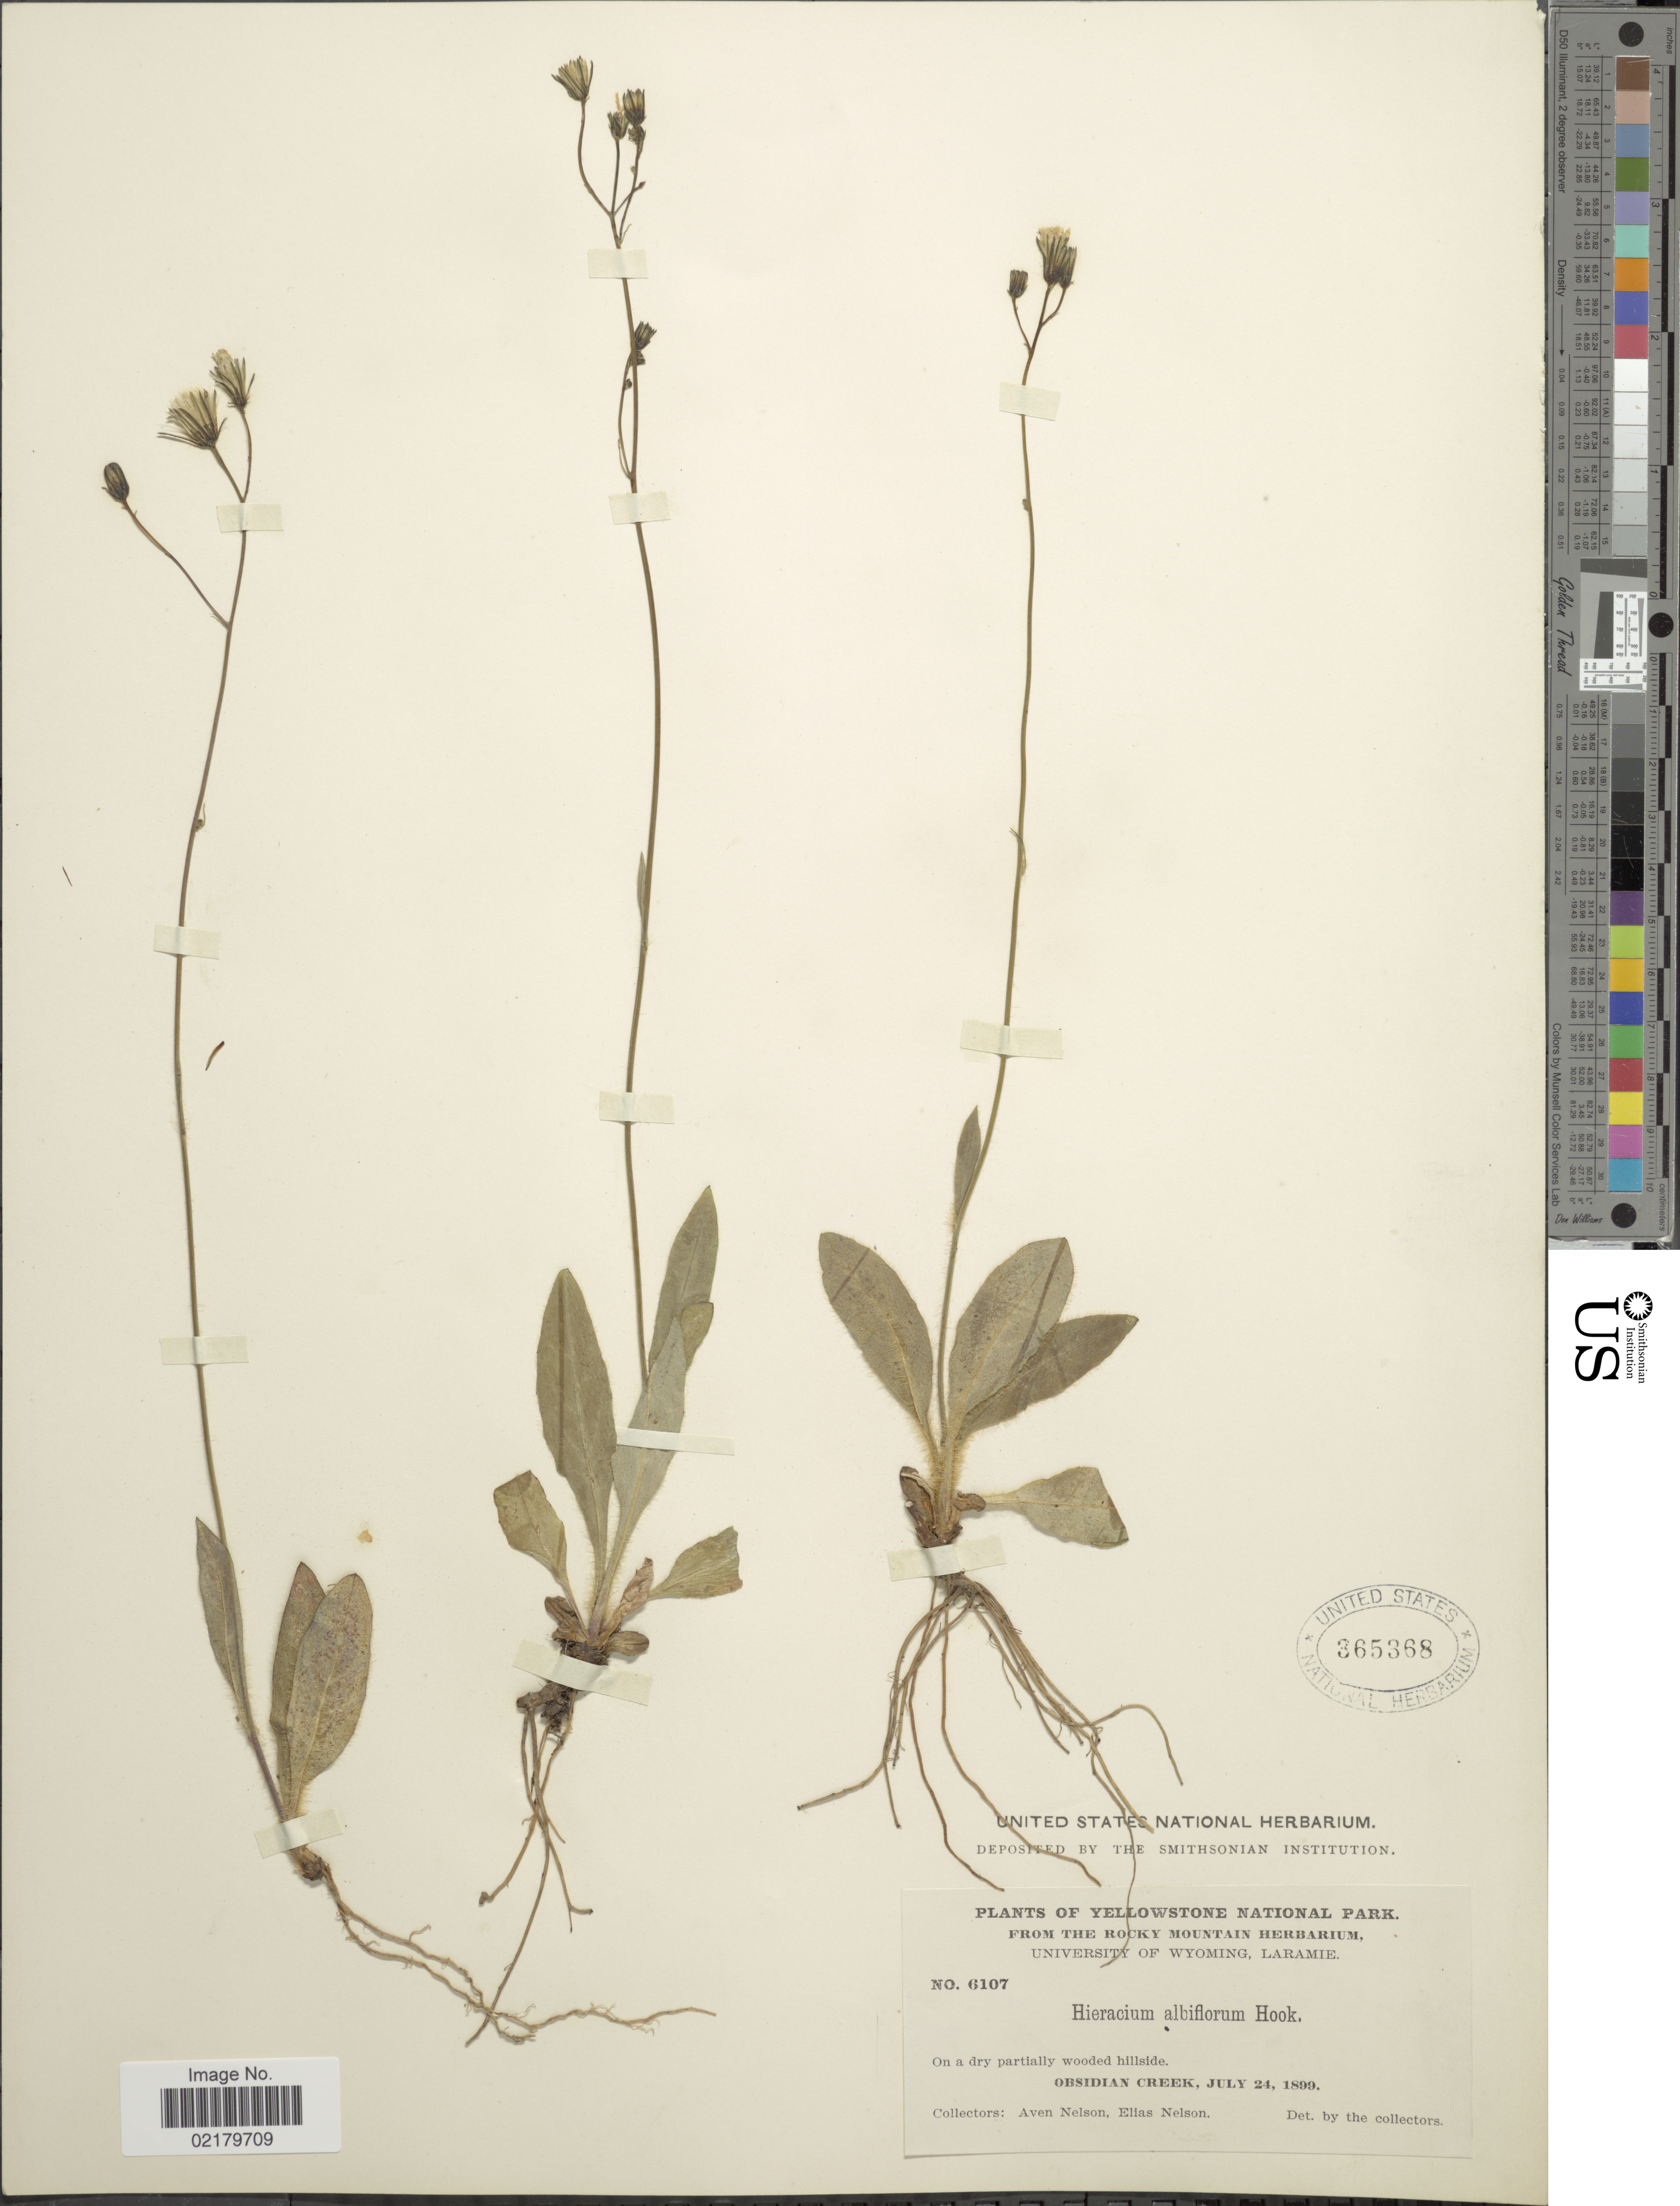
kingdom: Plantae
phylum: Tracheophyta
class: Magnoliopsida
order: Asterales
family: Asteraceae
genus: Hieracium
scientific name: Hieracium albiflorum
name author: Hook.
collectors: A. Nelson & E. Nelson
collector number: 6107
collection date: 1899-07-24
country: United States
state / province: Wyoming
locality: Yellowstone National Park, On a dry partially wooded hillside. Obsidian Creek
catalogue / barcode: US 365368